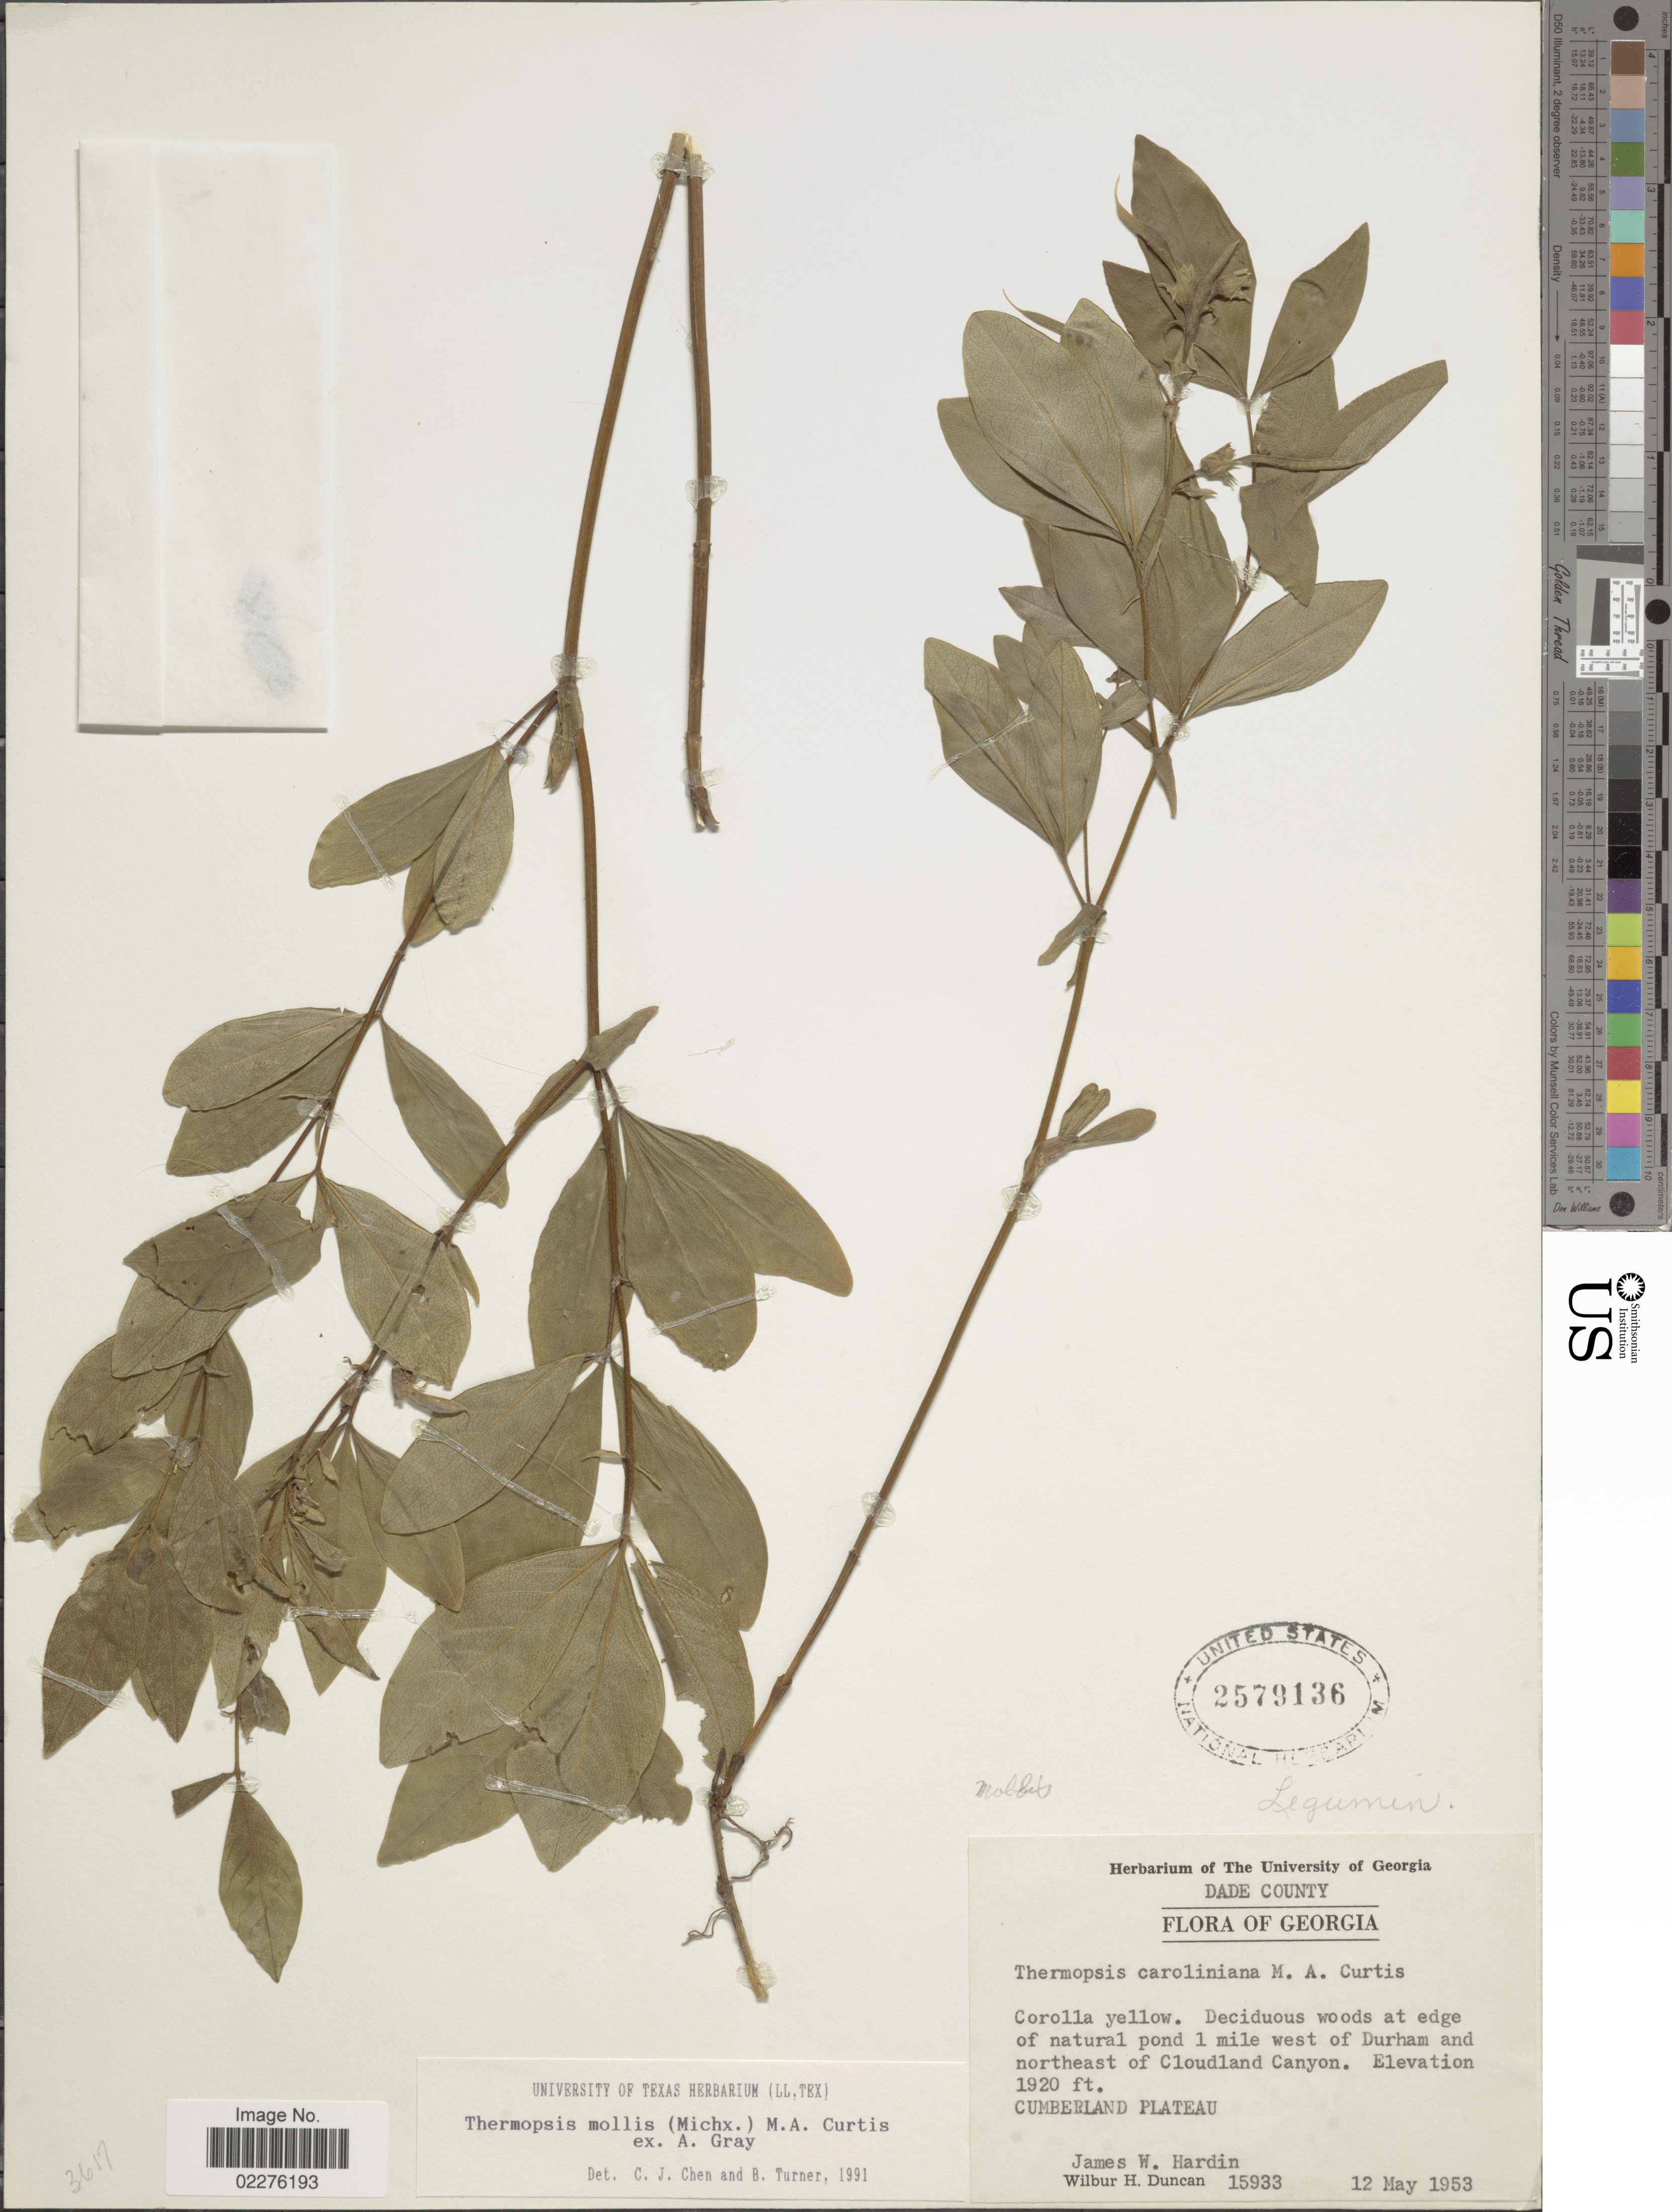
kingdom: Plantae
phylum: Tracheophyta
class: Magnoliopsida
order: Fabales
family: Fabaceae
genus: Thermopsis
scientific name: Thermopsis mollis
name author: (Michx.) M.A. Curtis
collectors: J. W. Hardin & W. H. Duncan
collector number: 15933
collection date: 1953-05-12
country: United States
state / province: Georgia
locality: Dade County. Deciduous woods at edge of natural pond 1 mile west of Durham and northeast of Cloudland Canyon, Cumberland Plateau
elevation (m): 585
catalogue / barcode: US 2579136